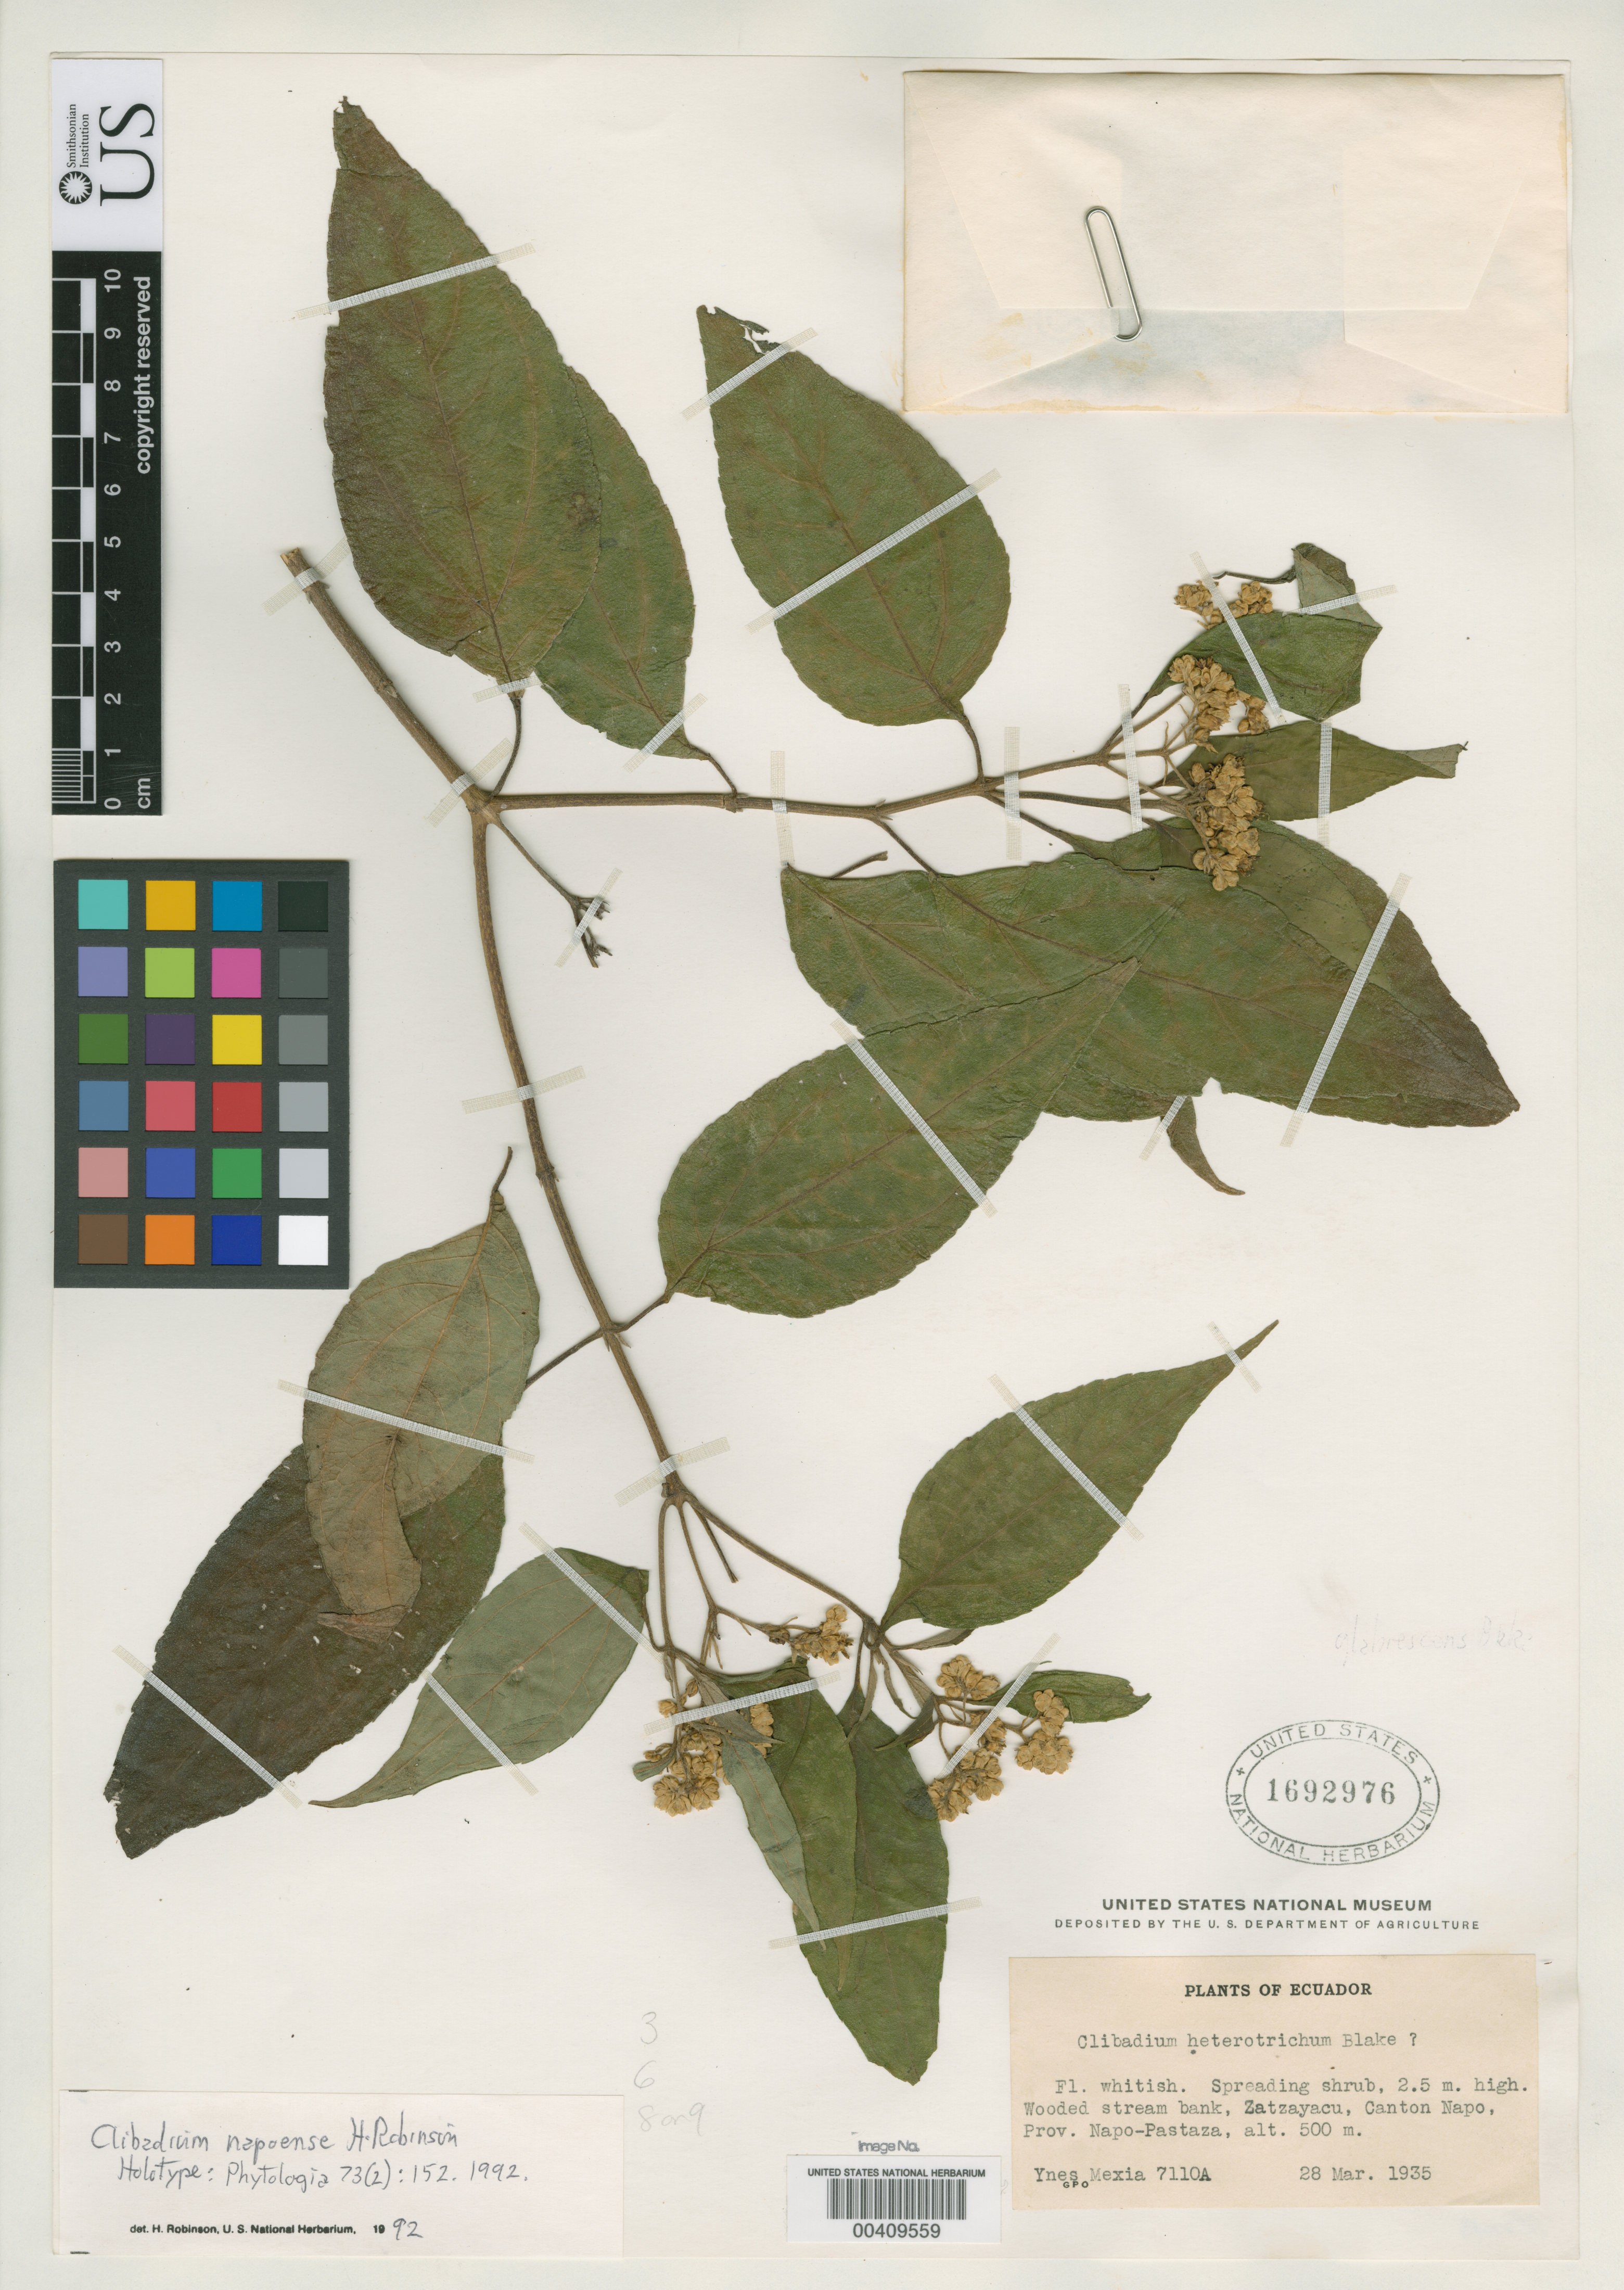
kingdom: Plantae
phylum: Tracheophyta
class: Magnoliopsida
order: Asterales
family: Asteraceae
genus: Clibadium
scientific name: Clibadium napoense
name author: H. Rob.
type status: Holotype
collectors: Y. Mexia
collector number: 7110a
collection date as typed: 28 Mar 1935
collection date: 1935-03-28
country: Ecuador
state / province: Napo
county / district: Napo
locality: Zatzayacu.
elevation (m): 500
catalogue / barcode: US 1692976